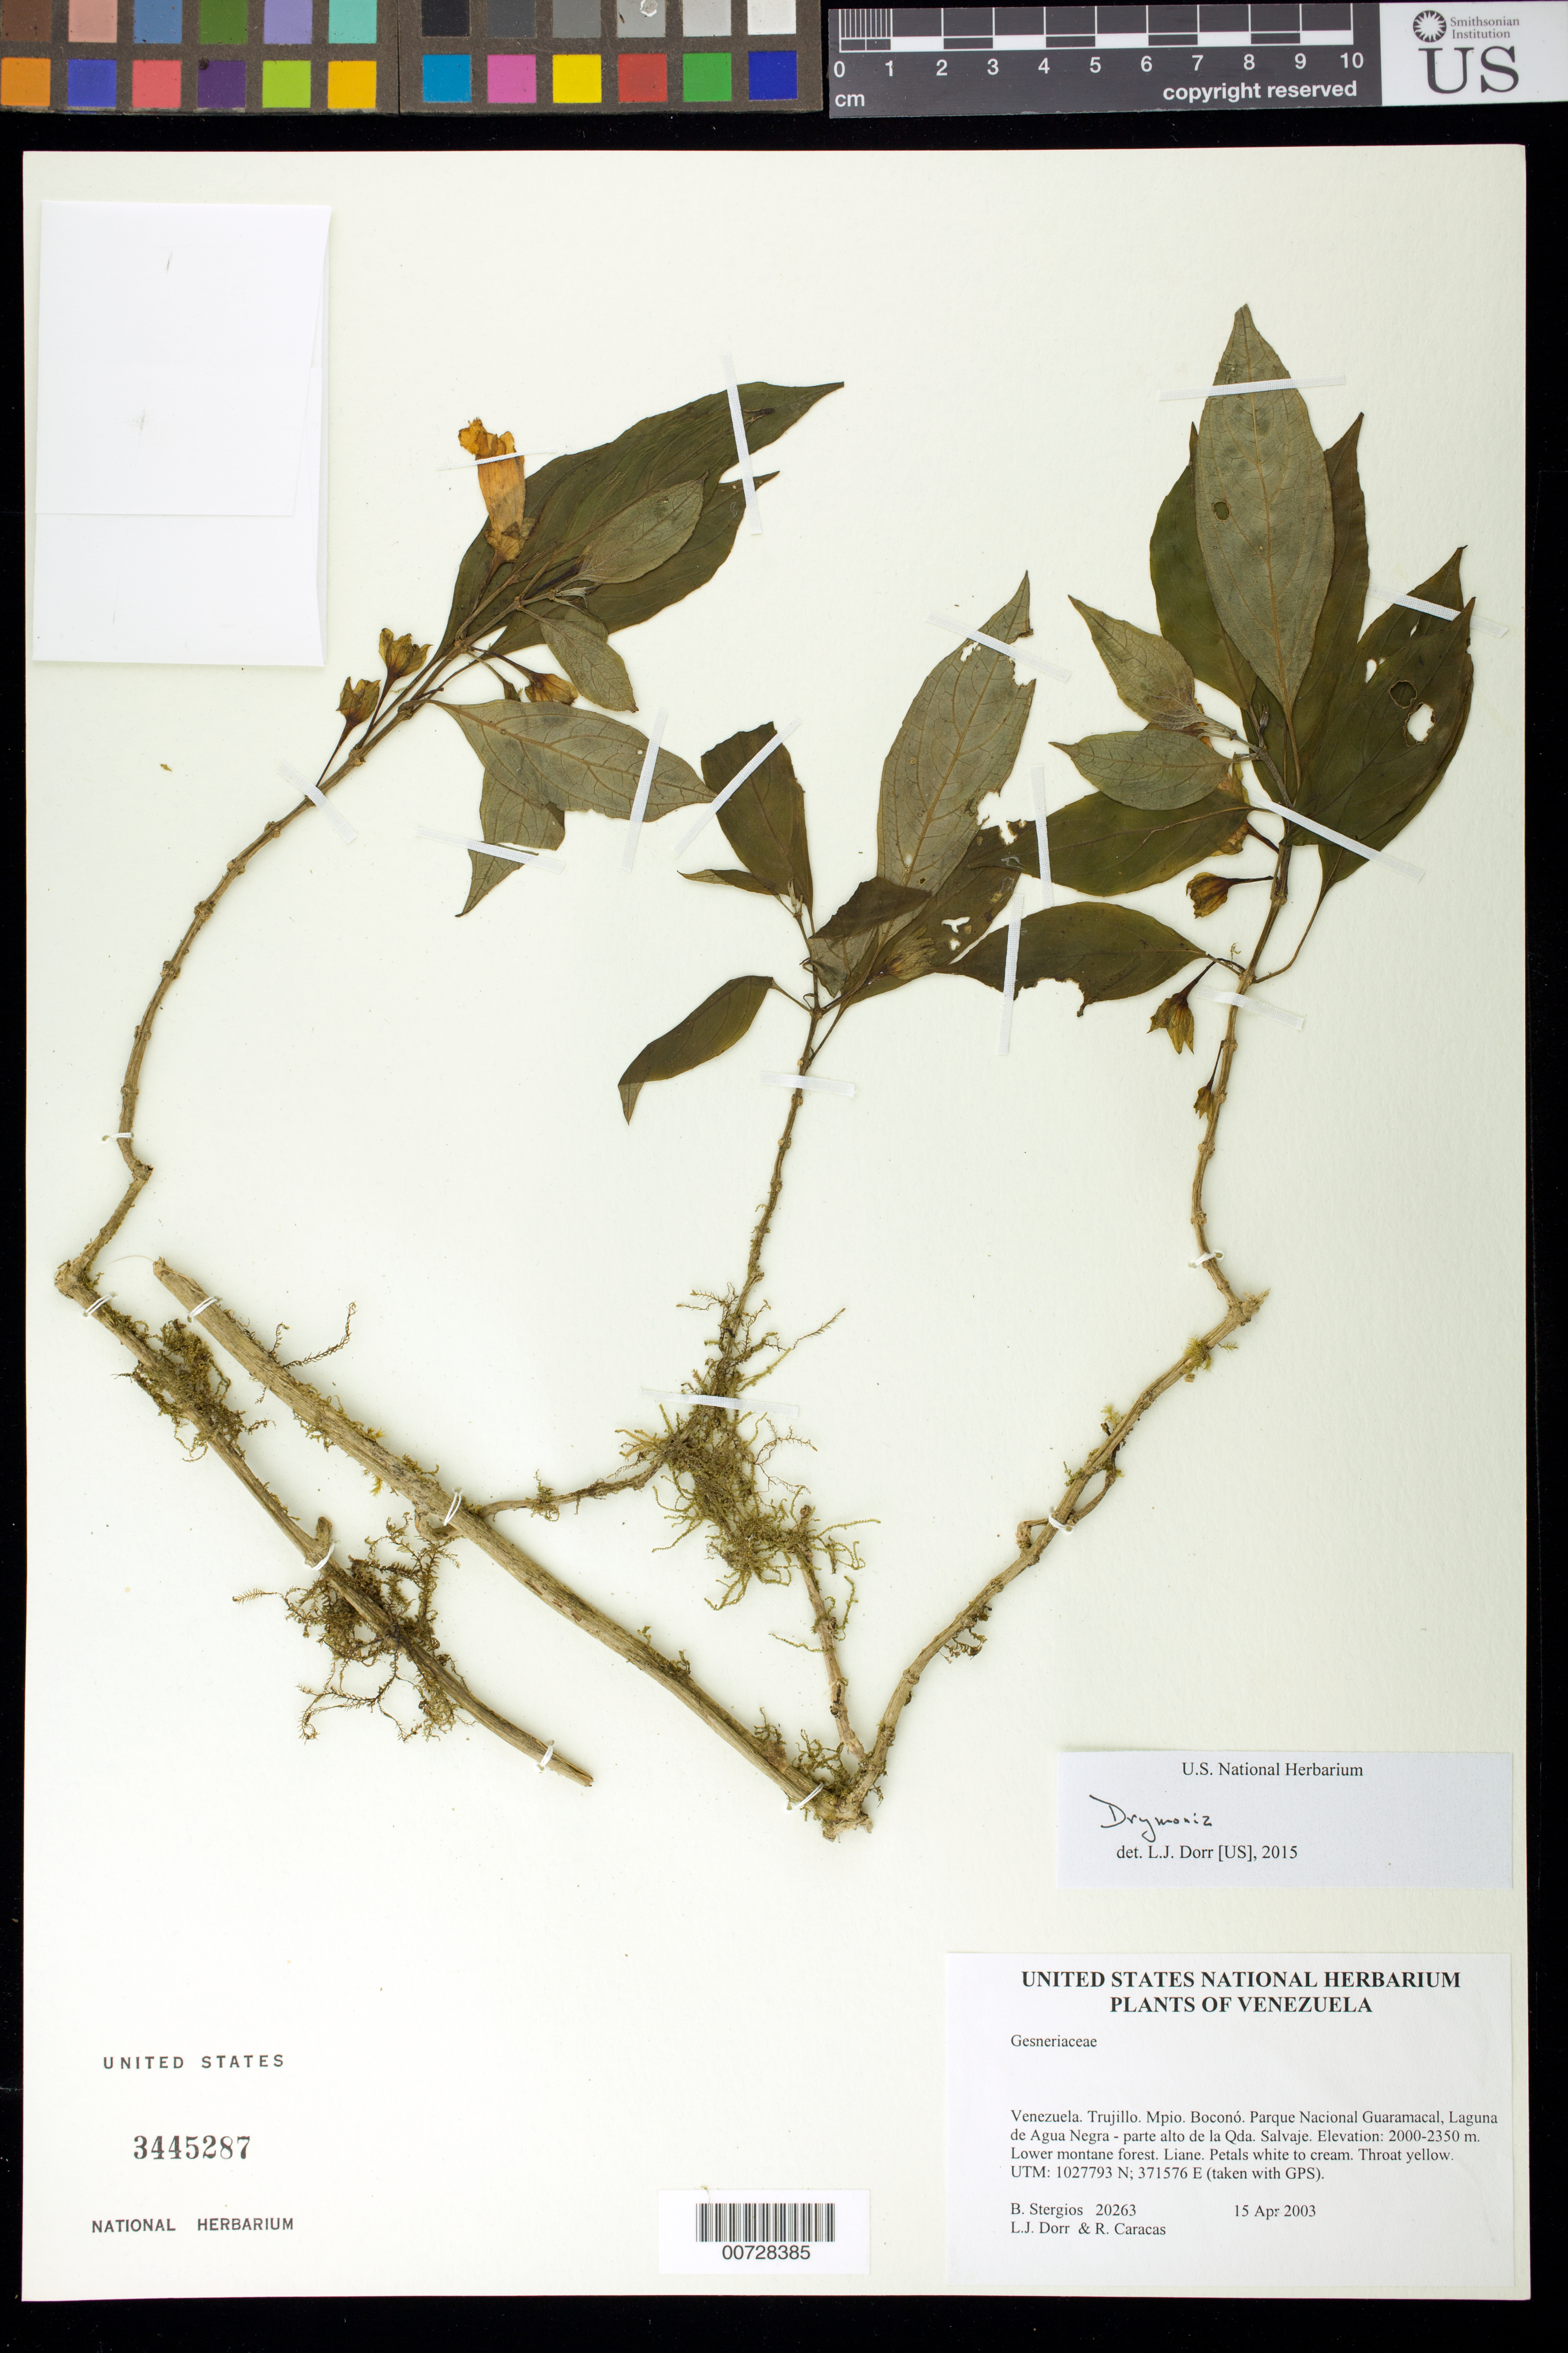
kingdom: Plantae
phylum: Tracheophyta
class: Magnoliopsida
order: Lamiales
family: Gesneriaceae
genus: Drymonia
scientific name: Drymonia sp.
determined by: Dorr, L. J., (BOT), Smithsonian Institution - National Museum of Natural History (UNITED STATES)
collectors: B. G. Stergios, L. J. Dorr & R. Caracas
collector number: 20263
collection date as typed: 15 Apr 2003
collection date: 2003-04-15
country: Venezuela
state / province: Trujillo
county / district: Boconó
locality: Parque Nacional Guaramacal, Laguna de Agua Negra - parte alto de la Qda. Salvaje.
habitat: Lower montane forest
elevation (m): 2000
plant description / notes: PORT, US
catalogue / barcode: US 3445287